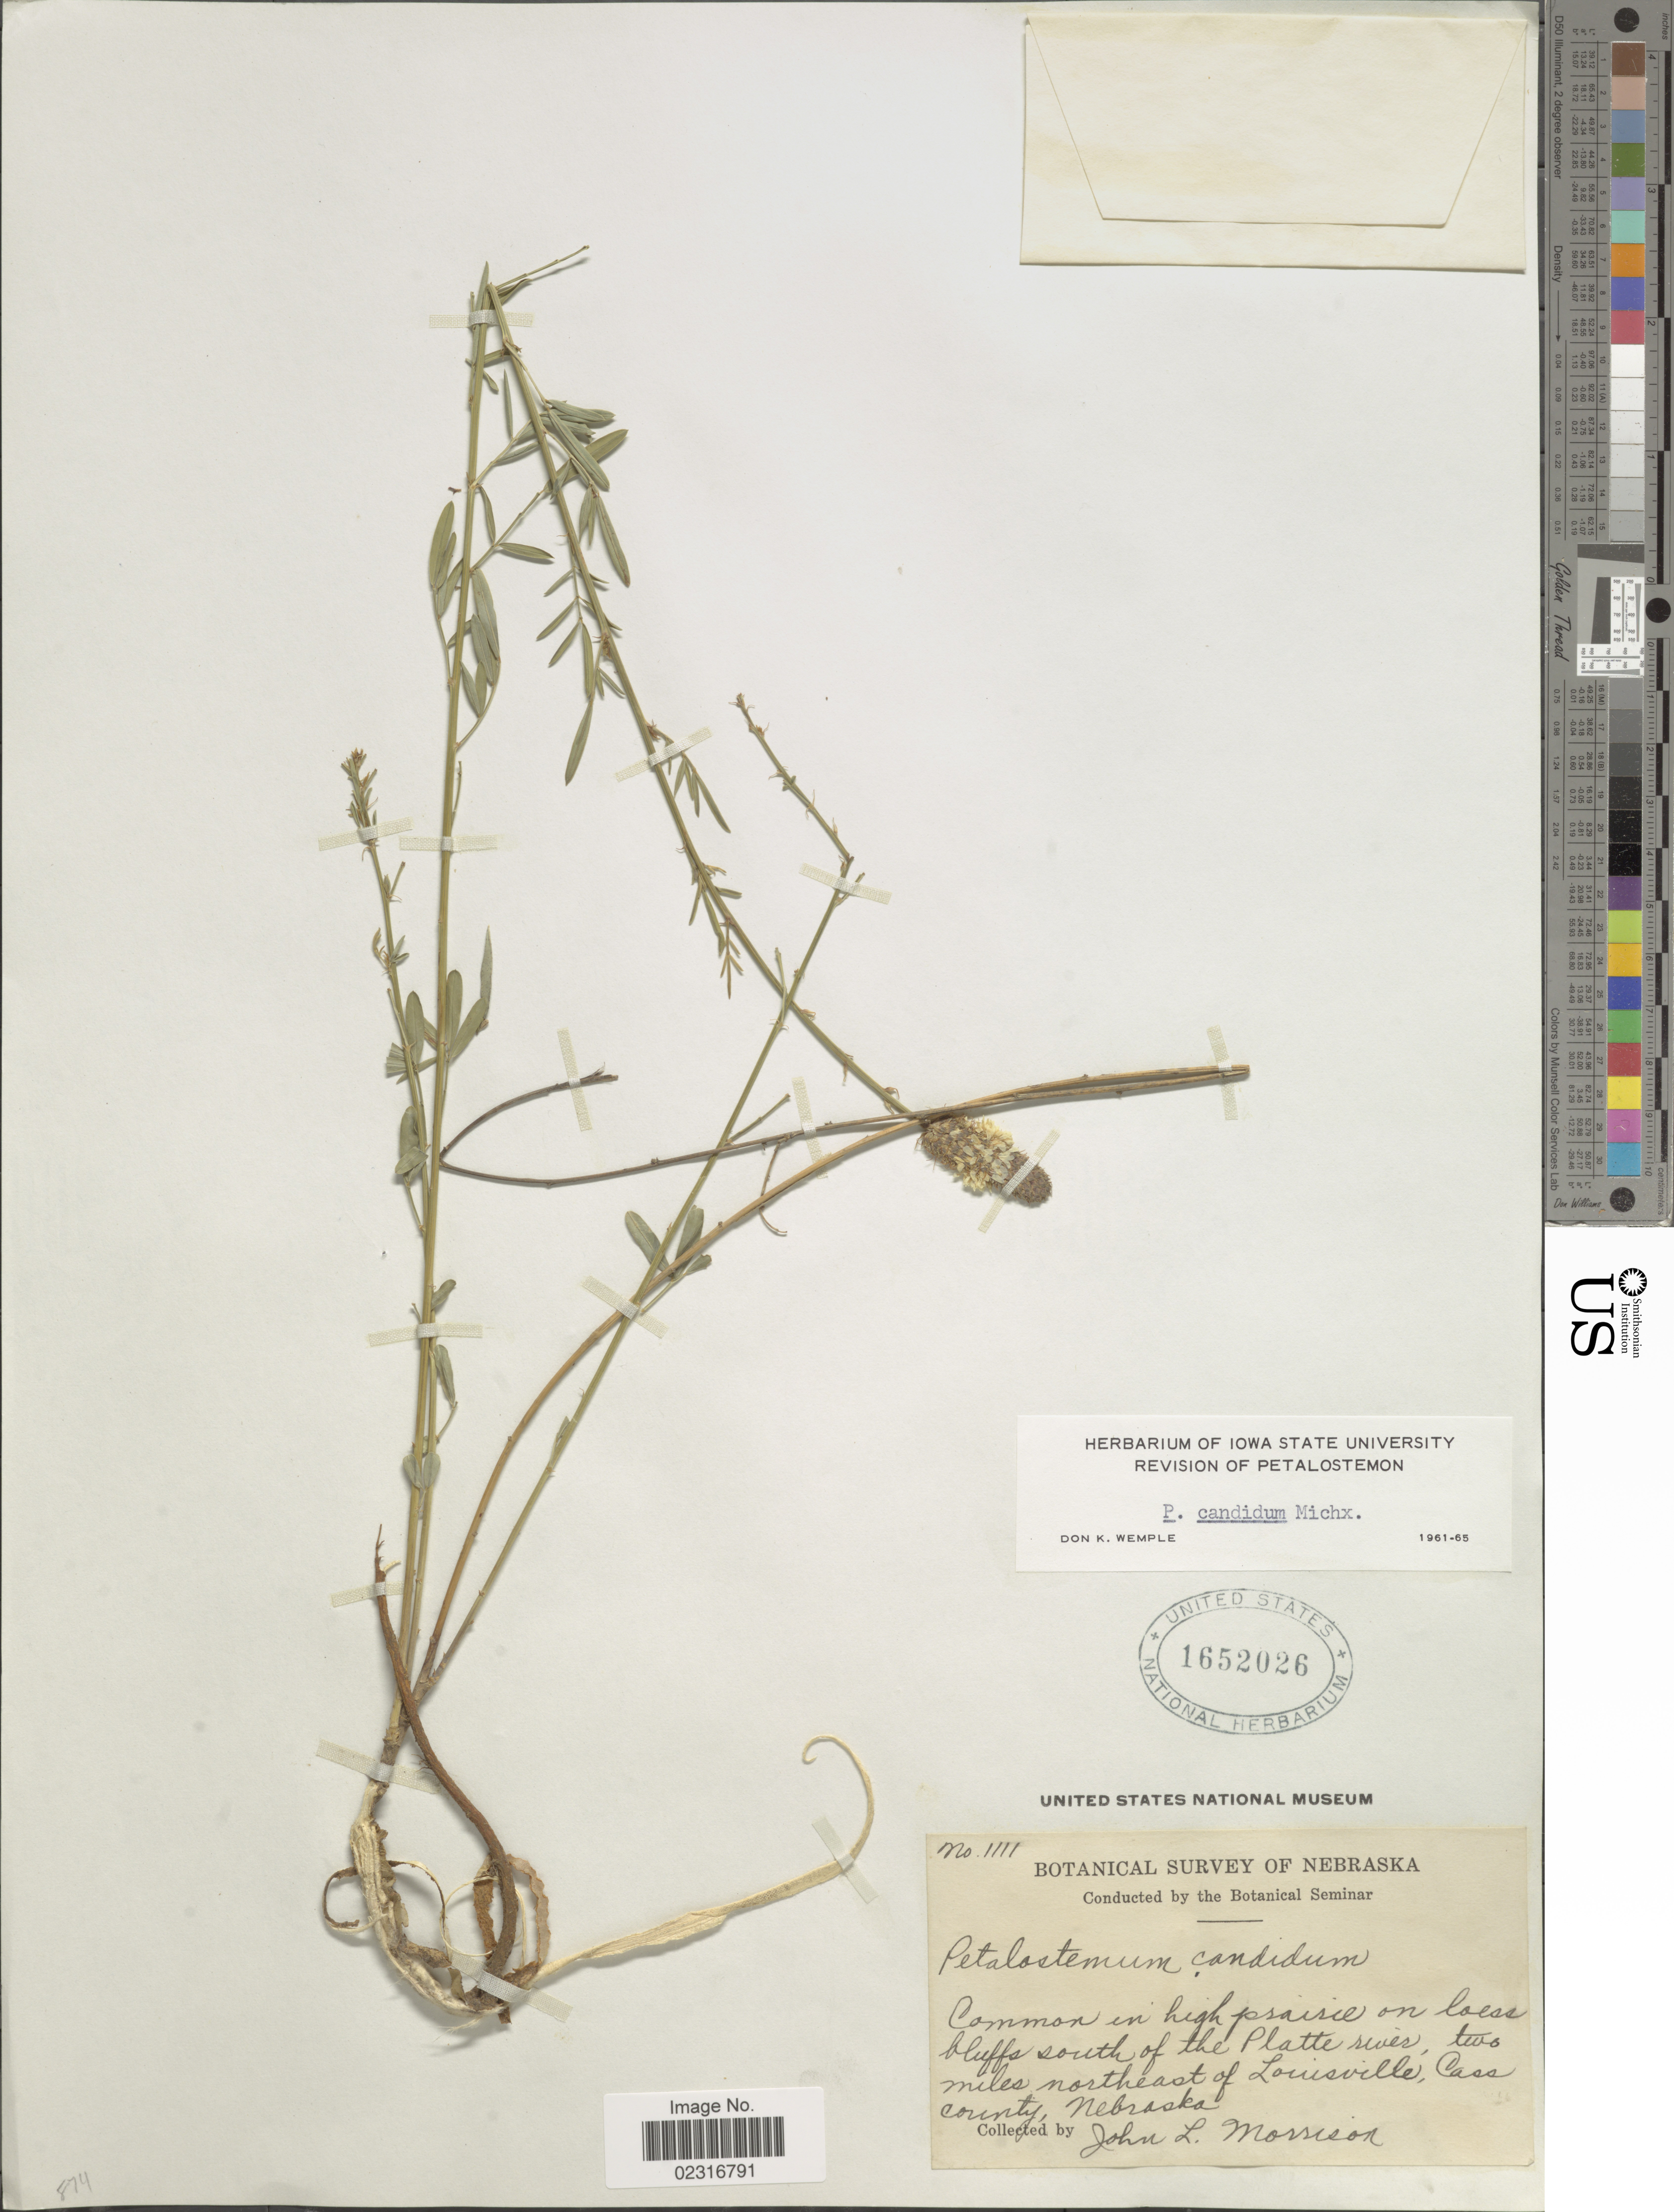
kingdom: Plantae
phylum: Tracheophyta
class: Magnoliopsida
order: Fabales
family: Fabaceae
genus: Dalea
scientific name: Dalea candida var. candida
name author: Michx. ex Willd.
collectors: J. Morrison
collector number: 1111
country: United States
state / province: Nebraska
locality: Two miles northeast of Louisville, Cass County.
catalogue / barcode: US 1652026